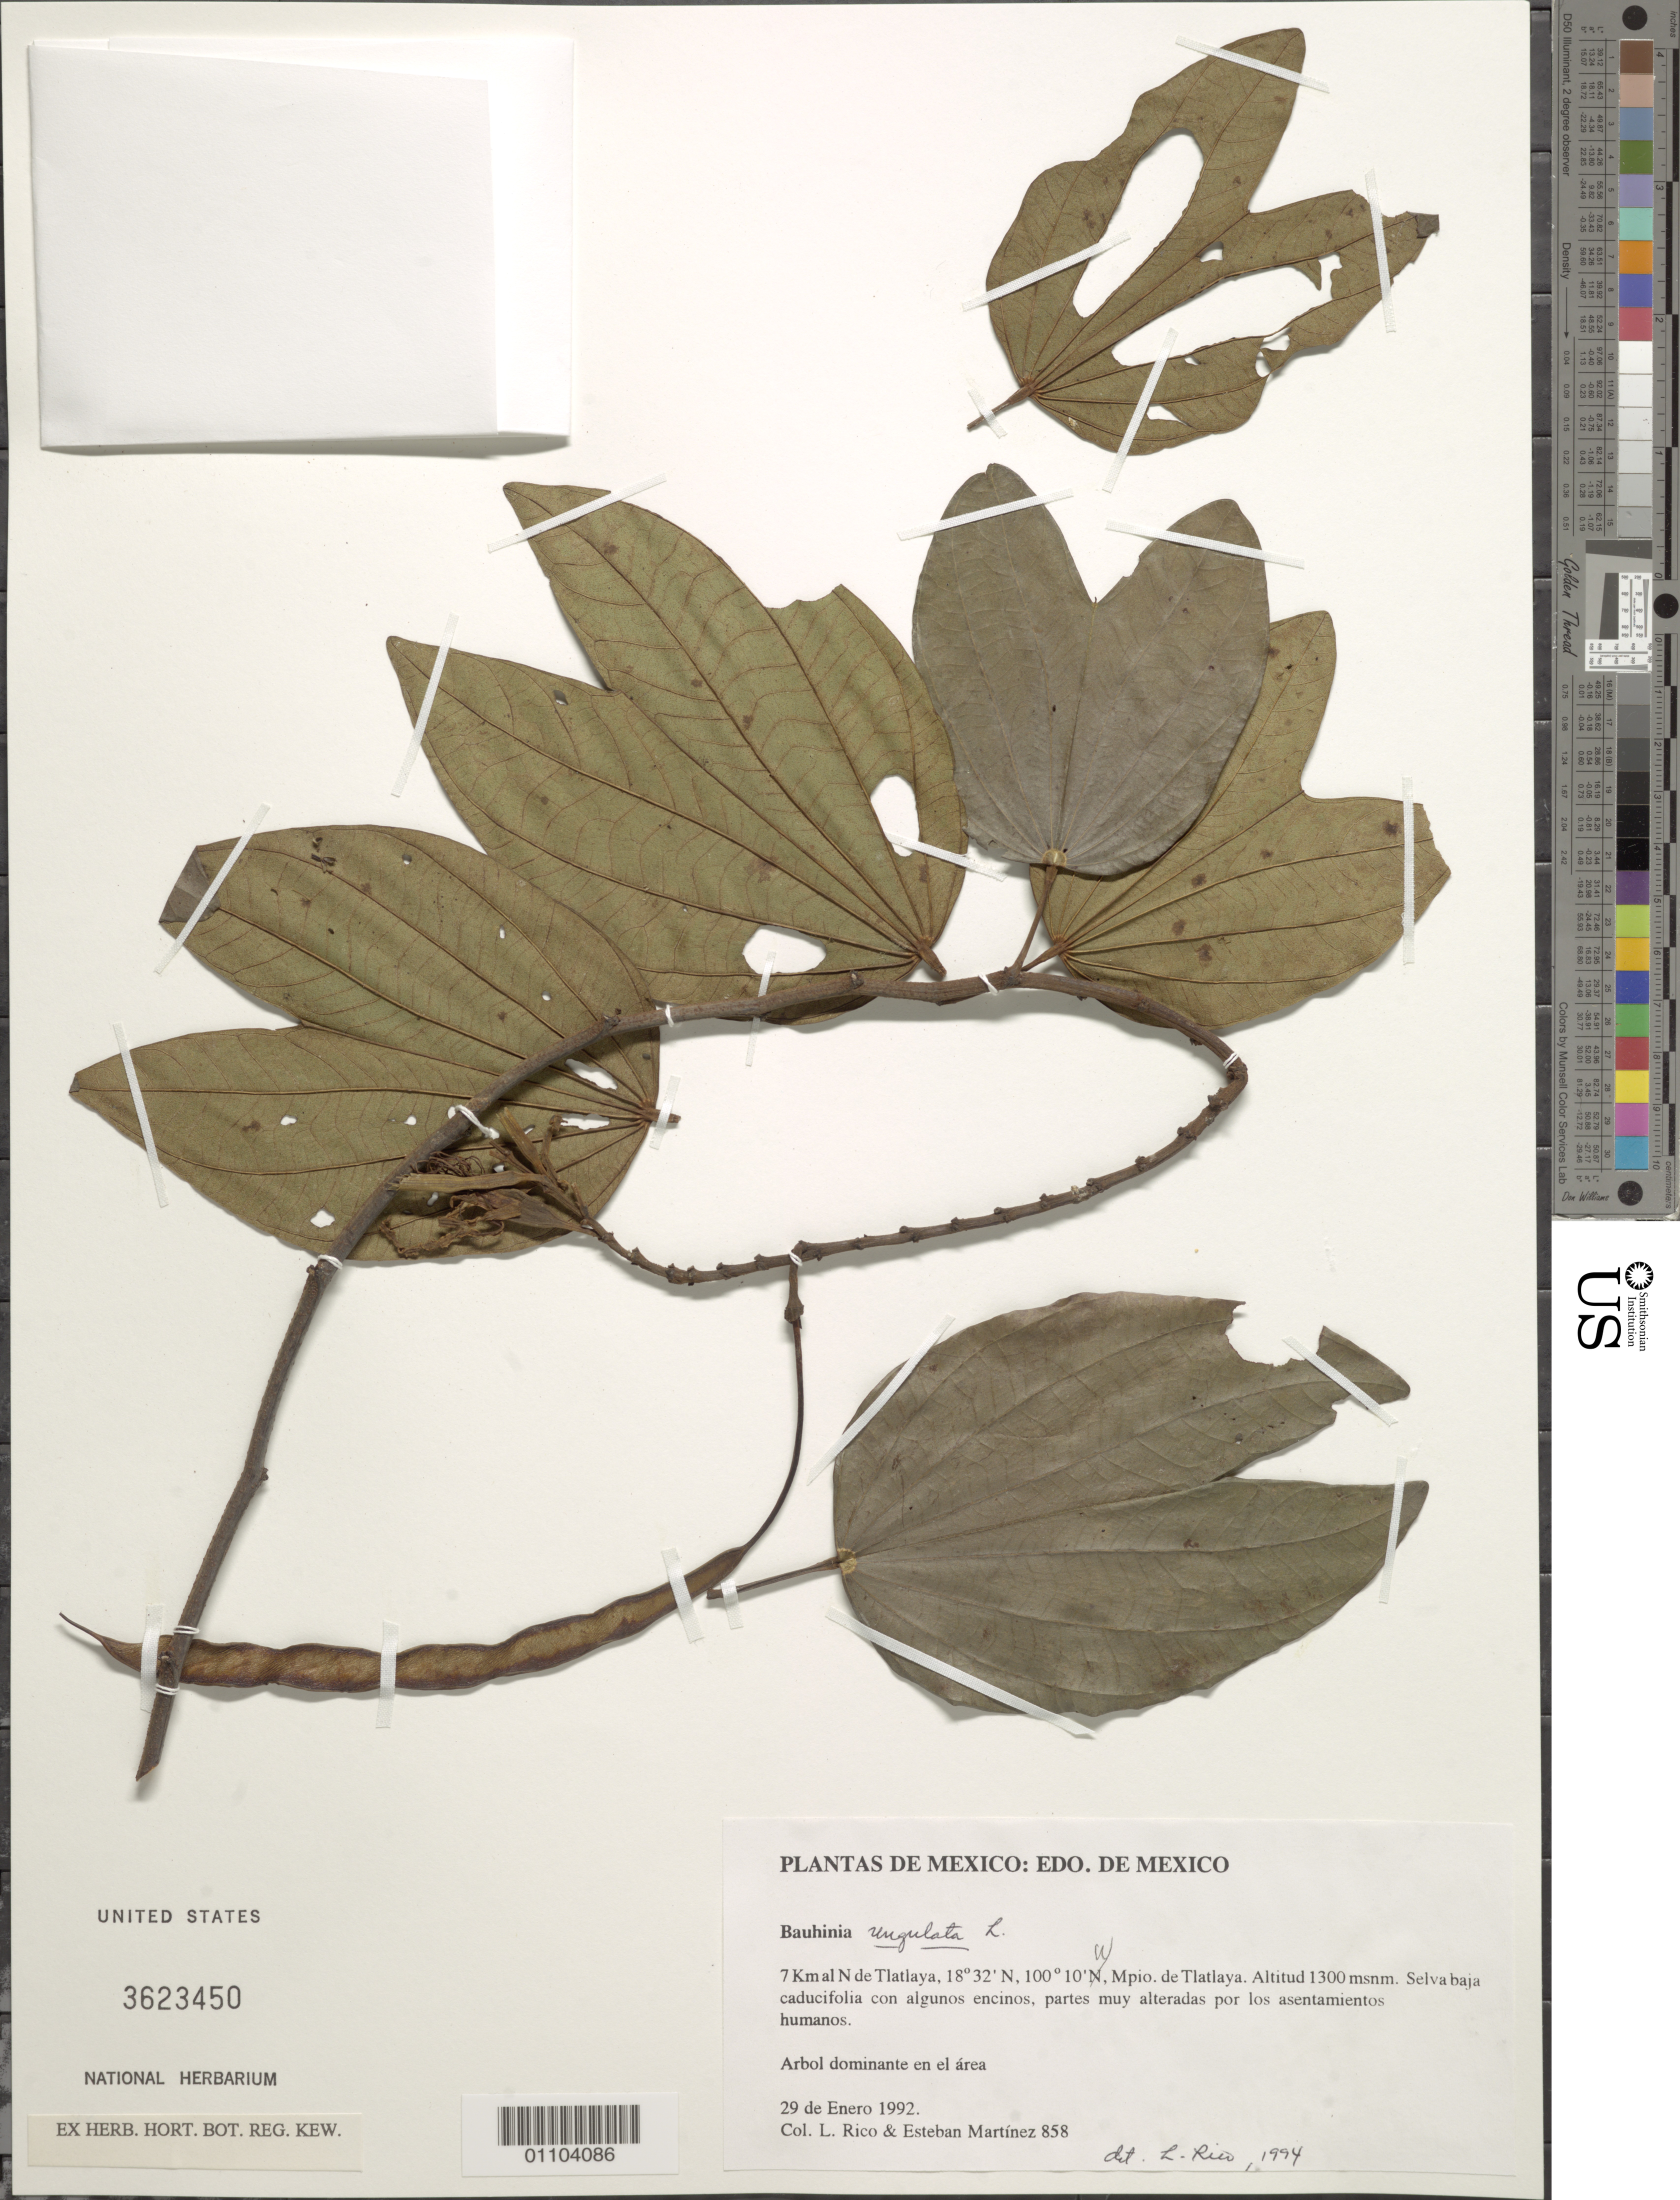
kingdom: Plantae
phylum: Tracheophyta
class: Magnoliopsida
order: Fabales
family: Fabaceae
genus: Bauhinia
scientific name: Bauhinia ungulata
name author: L.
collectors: M. Rico Arce & E. M. Martínez S.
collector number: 858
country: Mexico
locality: N of Tlatlaya,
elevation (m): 1300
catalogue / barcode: US 3623450